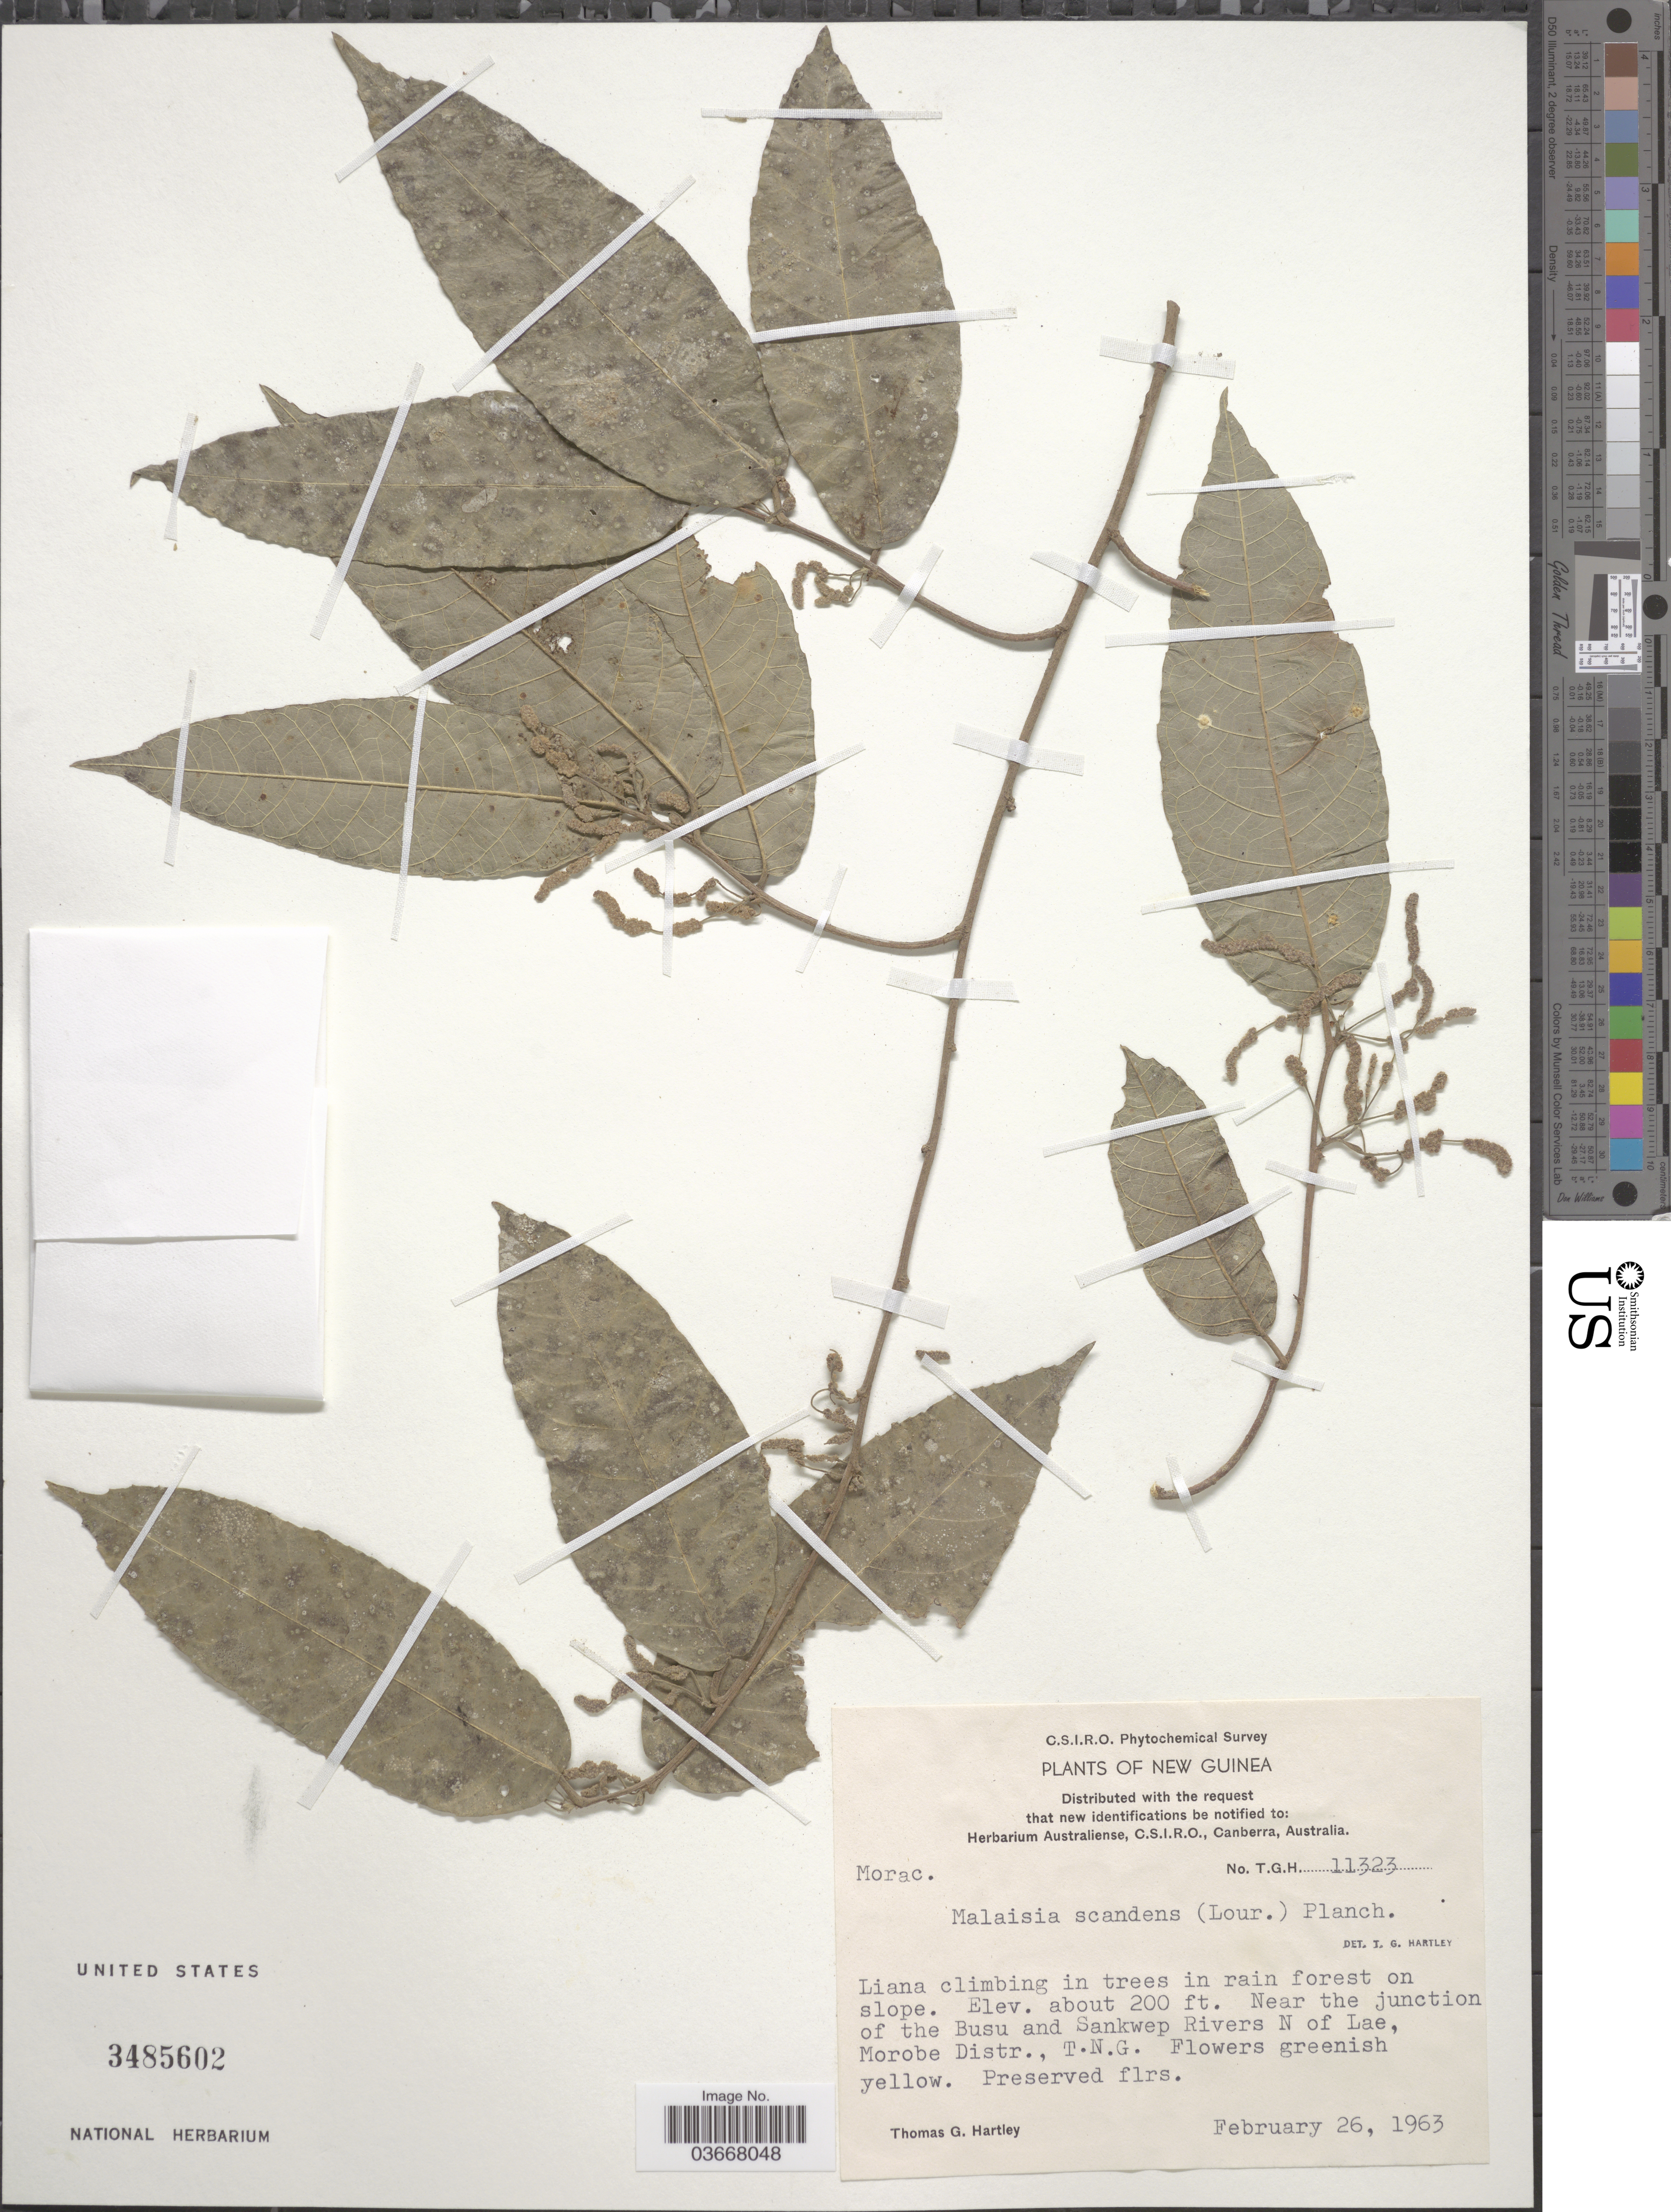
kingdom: Plantae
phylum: Tracheophyta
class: Magnoliopsida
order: Rosales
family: Moraceae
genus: Malaisia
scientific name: Malaisia scandens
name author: (Lour.) Planch.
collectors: T. G. Hartley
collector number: T.G.H.11323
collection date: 1963-02-26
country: Papua New Guinea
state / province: Morobe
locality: New Guinea. Near the junction of the Busu and Sankwep Rivers N of Lae, Morobe Distr., T.N.G.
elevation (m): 61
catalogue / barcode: US 3485602